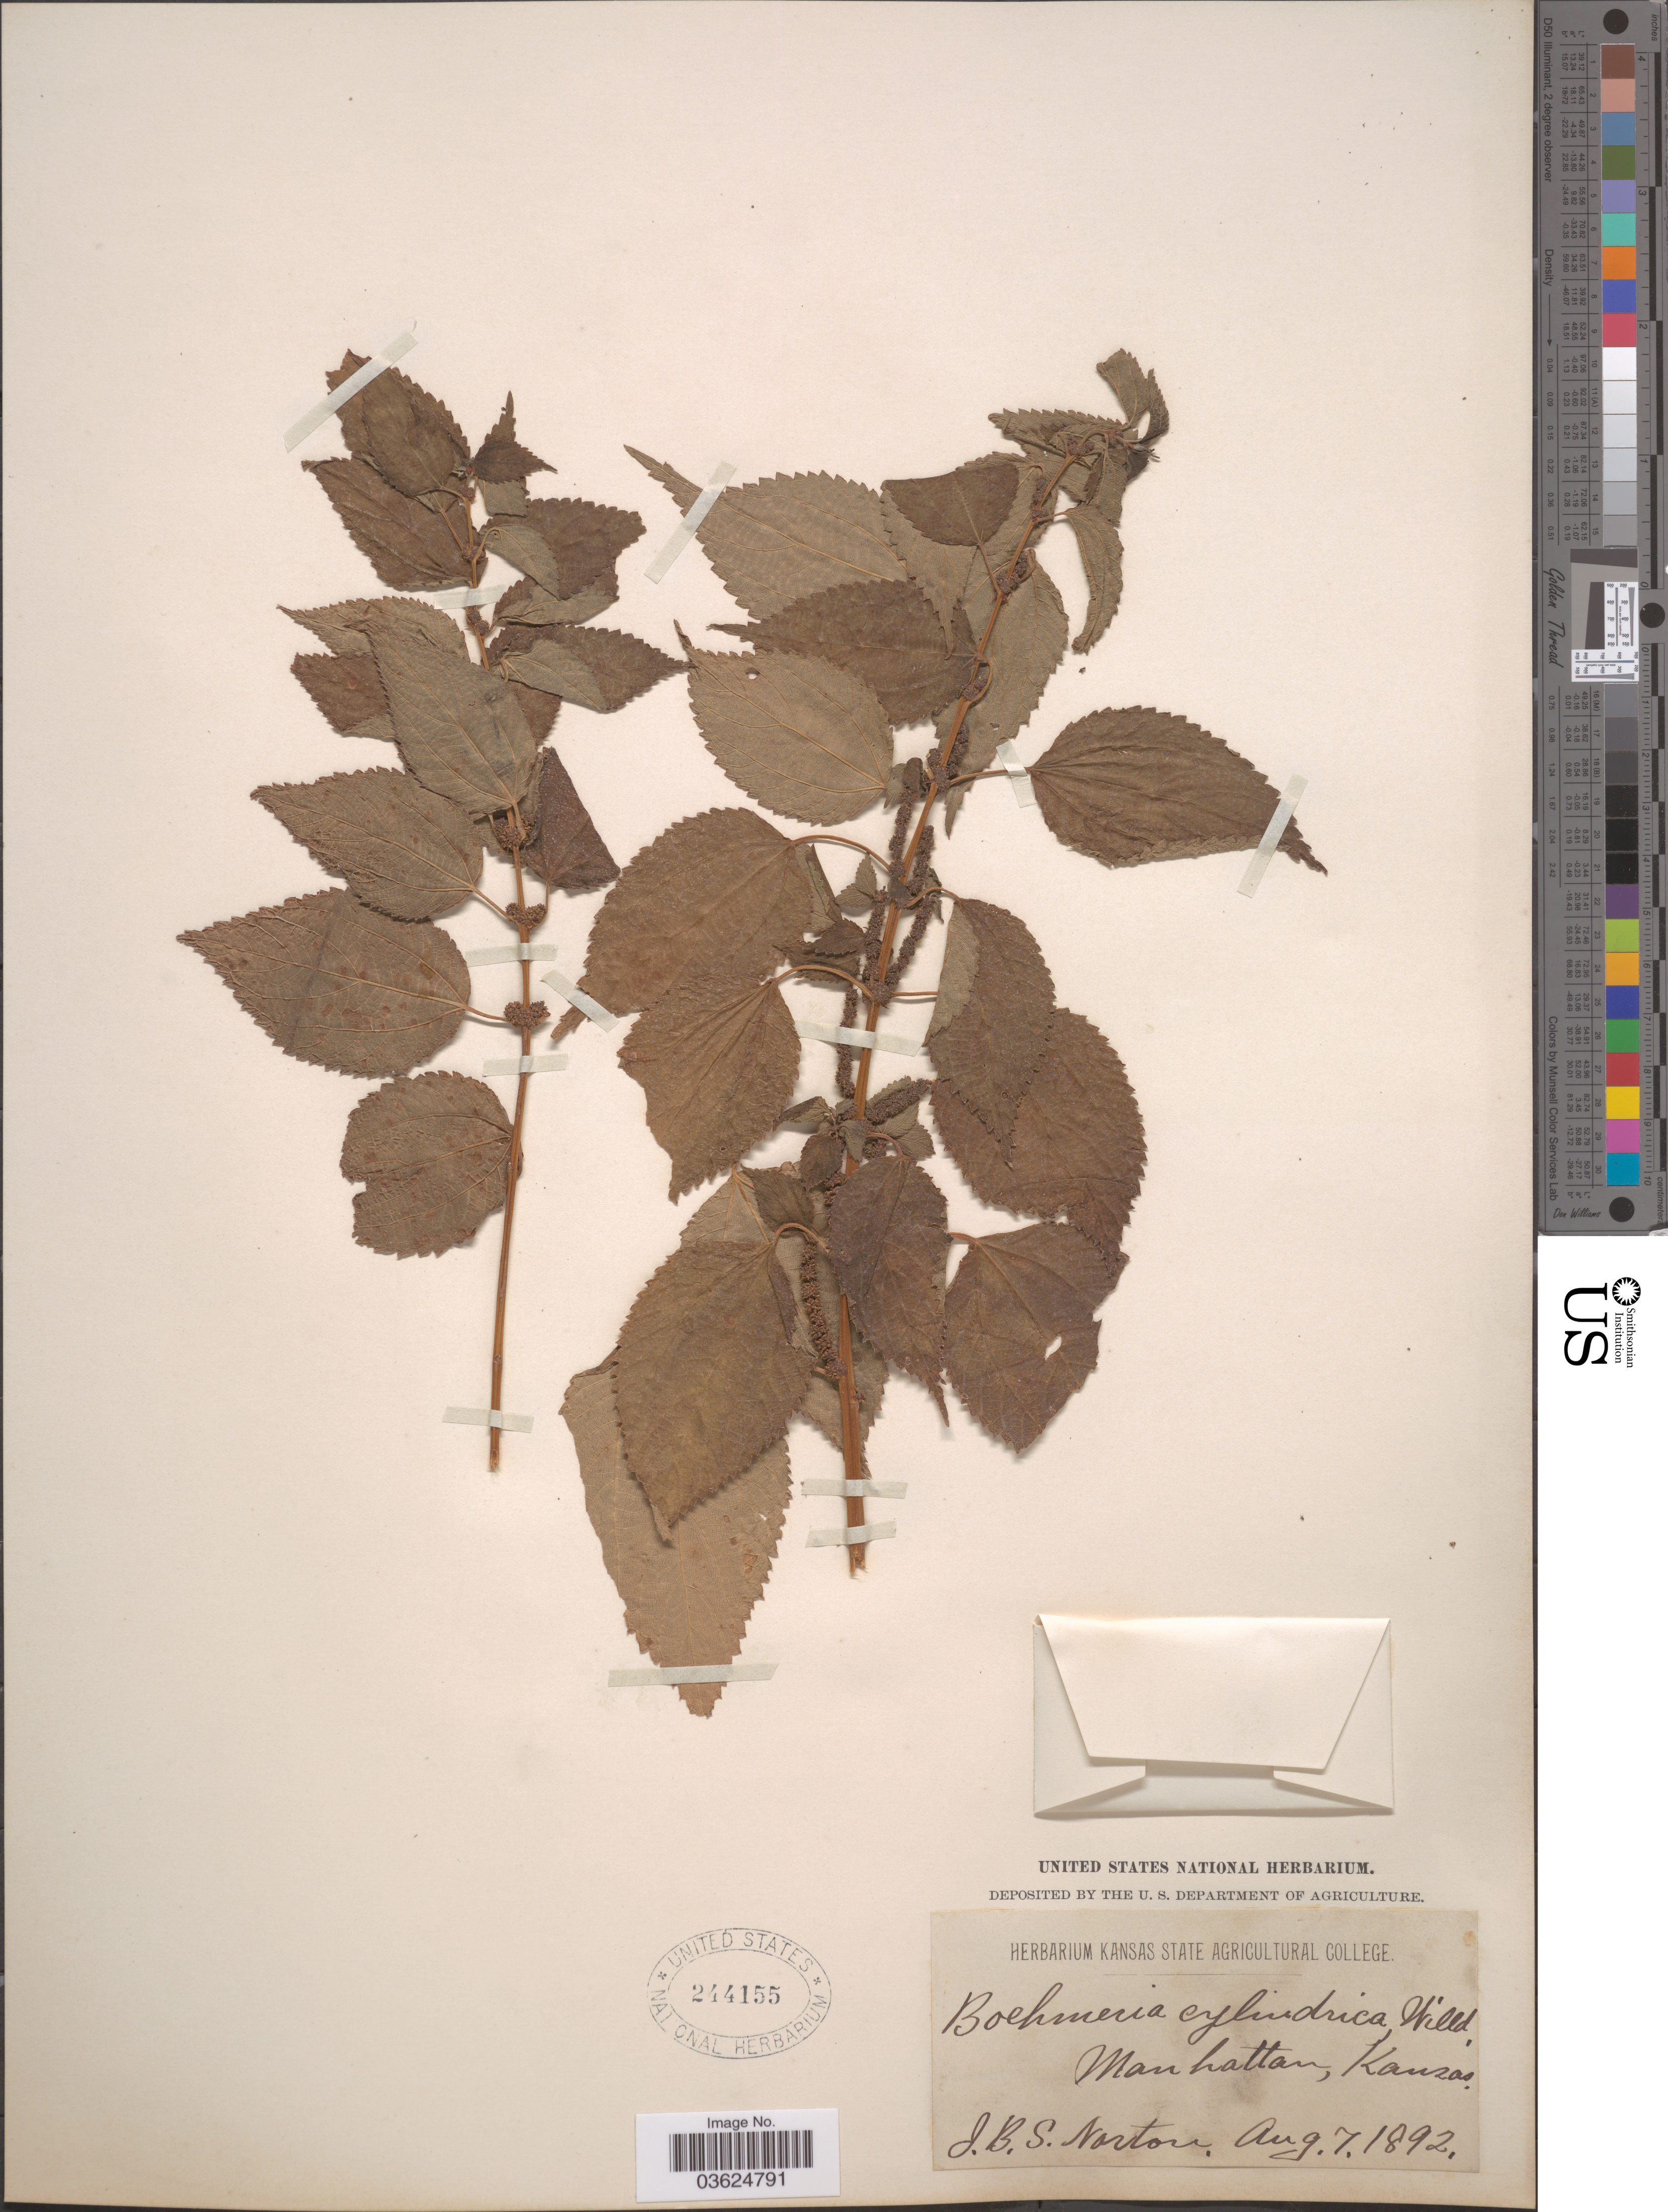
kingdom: Plantae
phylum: Tracheophyta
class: Magnoliopsida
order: Rosales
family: Urticaceae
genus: Boehmeria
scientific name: Boehmeria cylindrica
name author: (L.) Sw.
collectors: J. B. S. Norton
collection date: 1892-08-07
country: United States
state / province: Kansas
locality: Manhattan.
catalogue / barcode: US 244155